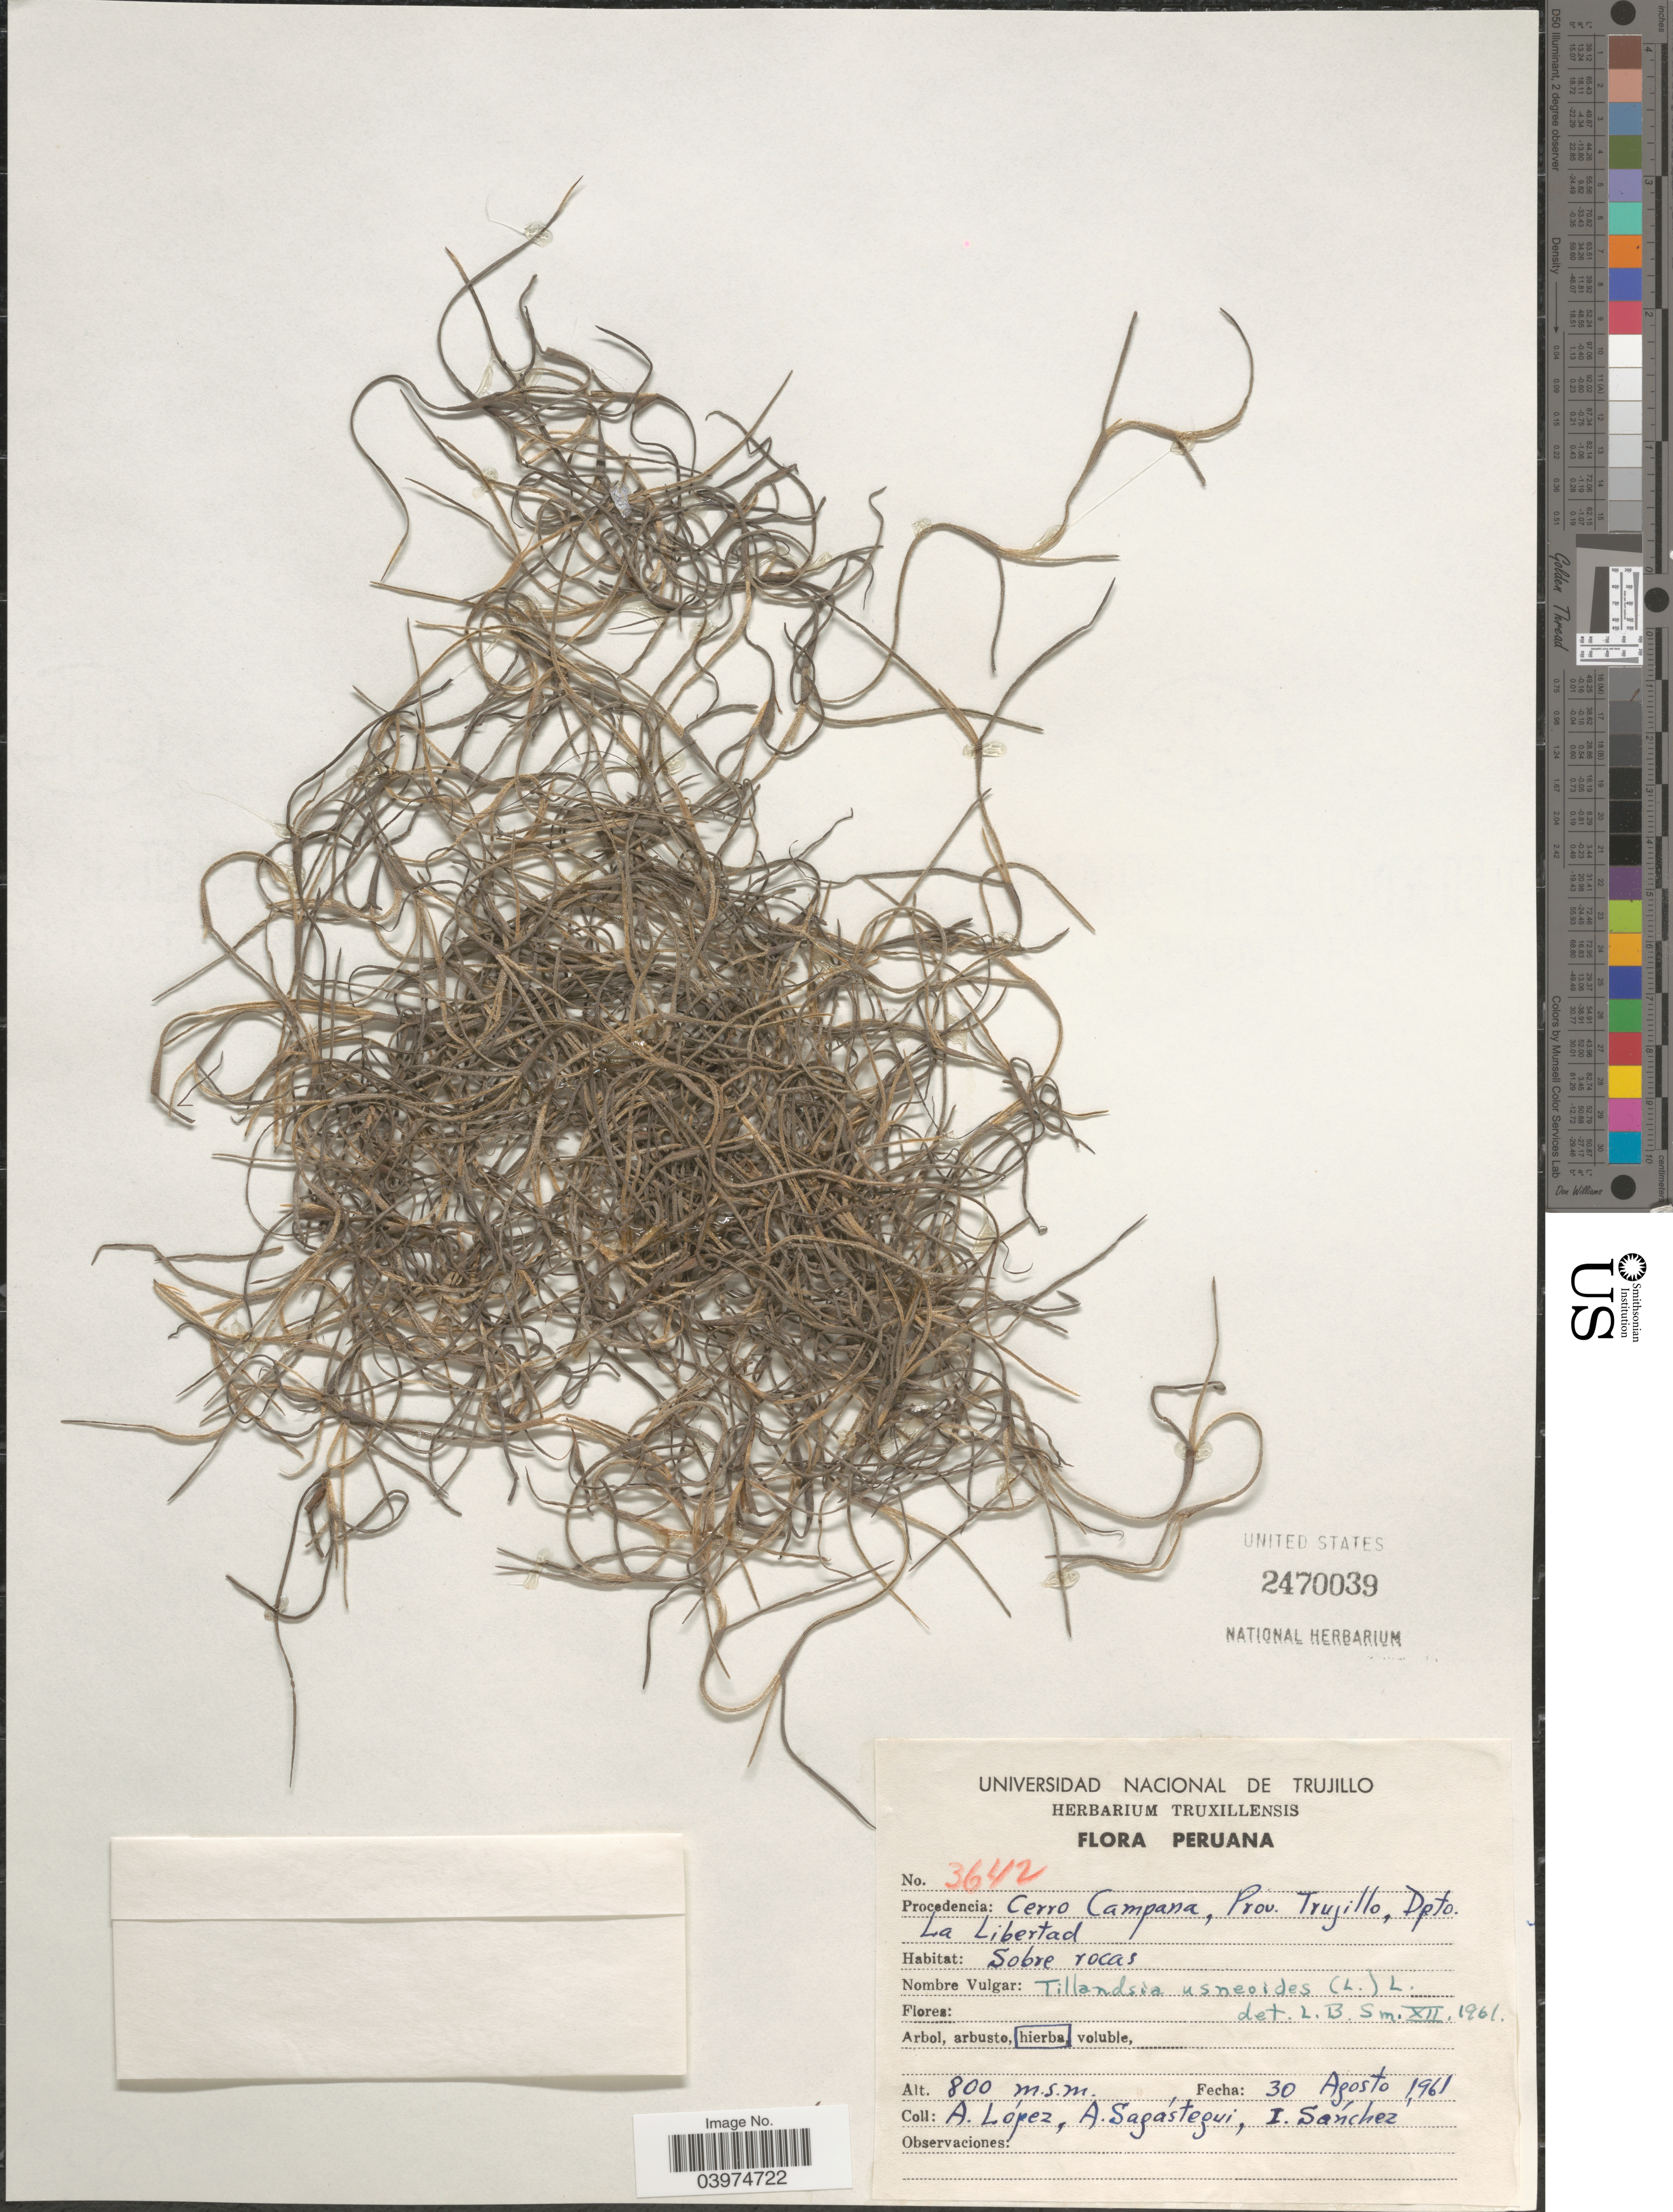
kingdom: Plantae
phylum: Tracheophyta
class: Liliopsida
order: Poales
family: Bromeliaceae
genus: Tillandsia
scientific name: Tillandsia usneoides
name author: (L.) L.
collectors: A. López, A. Sagastegui & I. Sánchez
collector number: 3642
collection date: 1961-08-30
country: Peru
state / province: La Libertad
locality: Procedencia: Cerro Campana, Prov. Trujillo, Dpto. La Libertad.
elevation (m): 800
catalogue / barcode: US 2470039